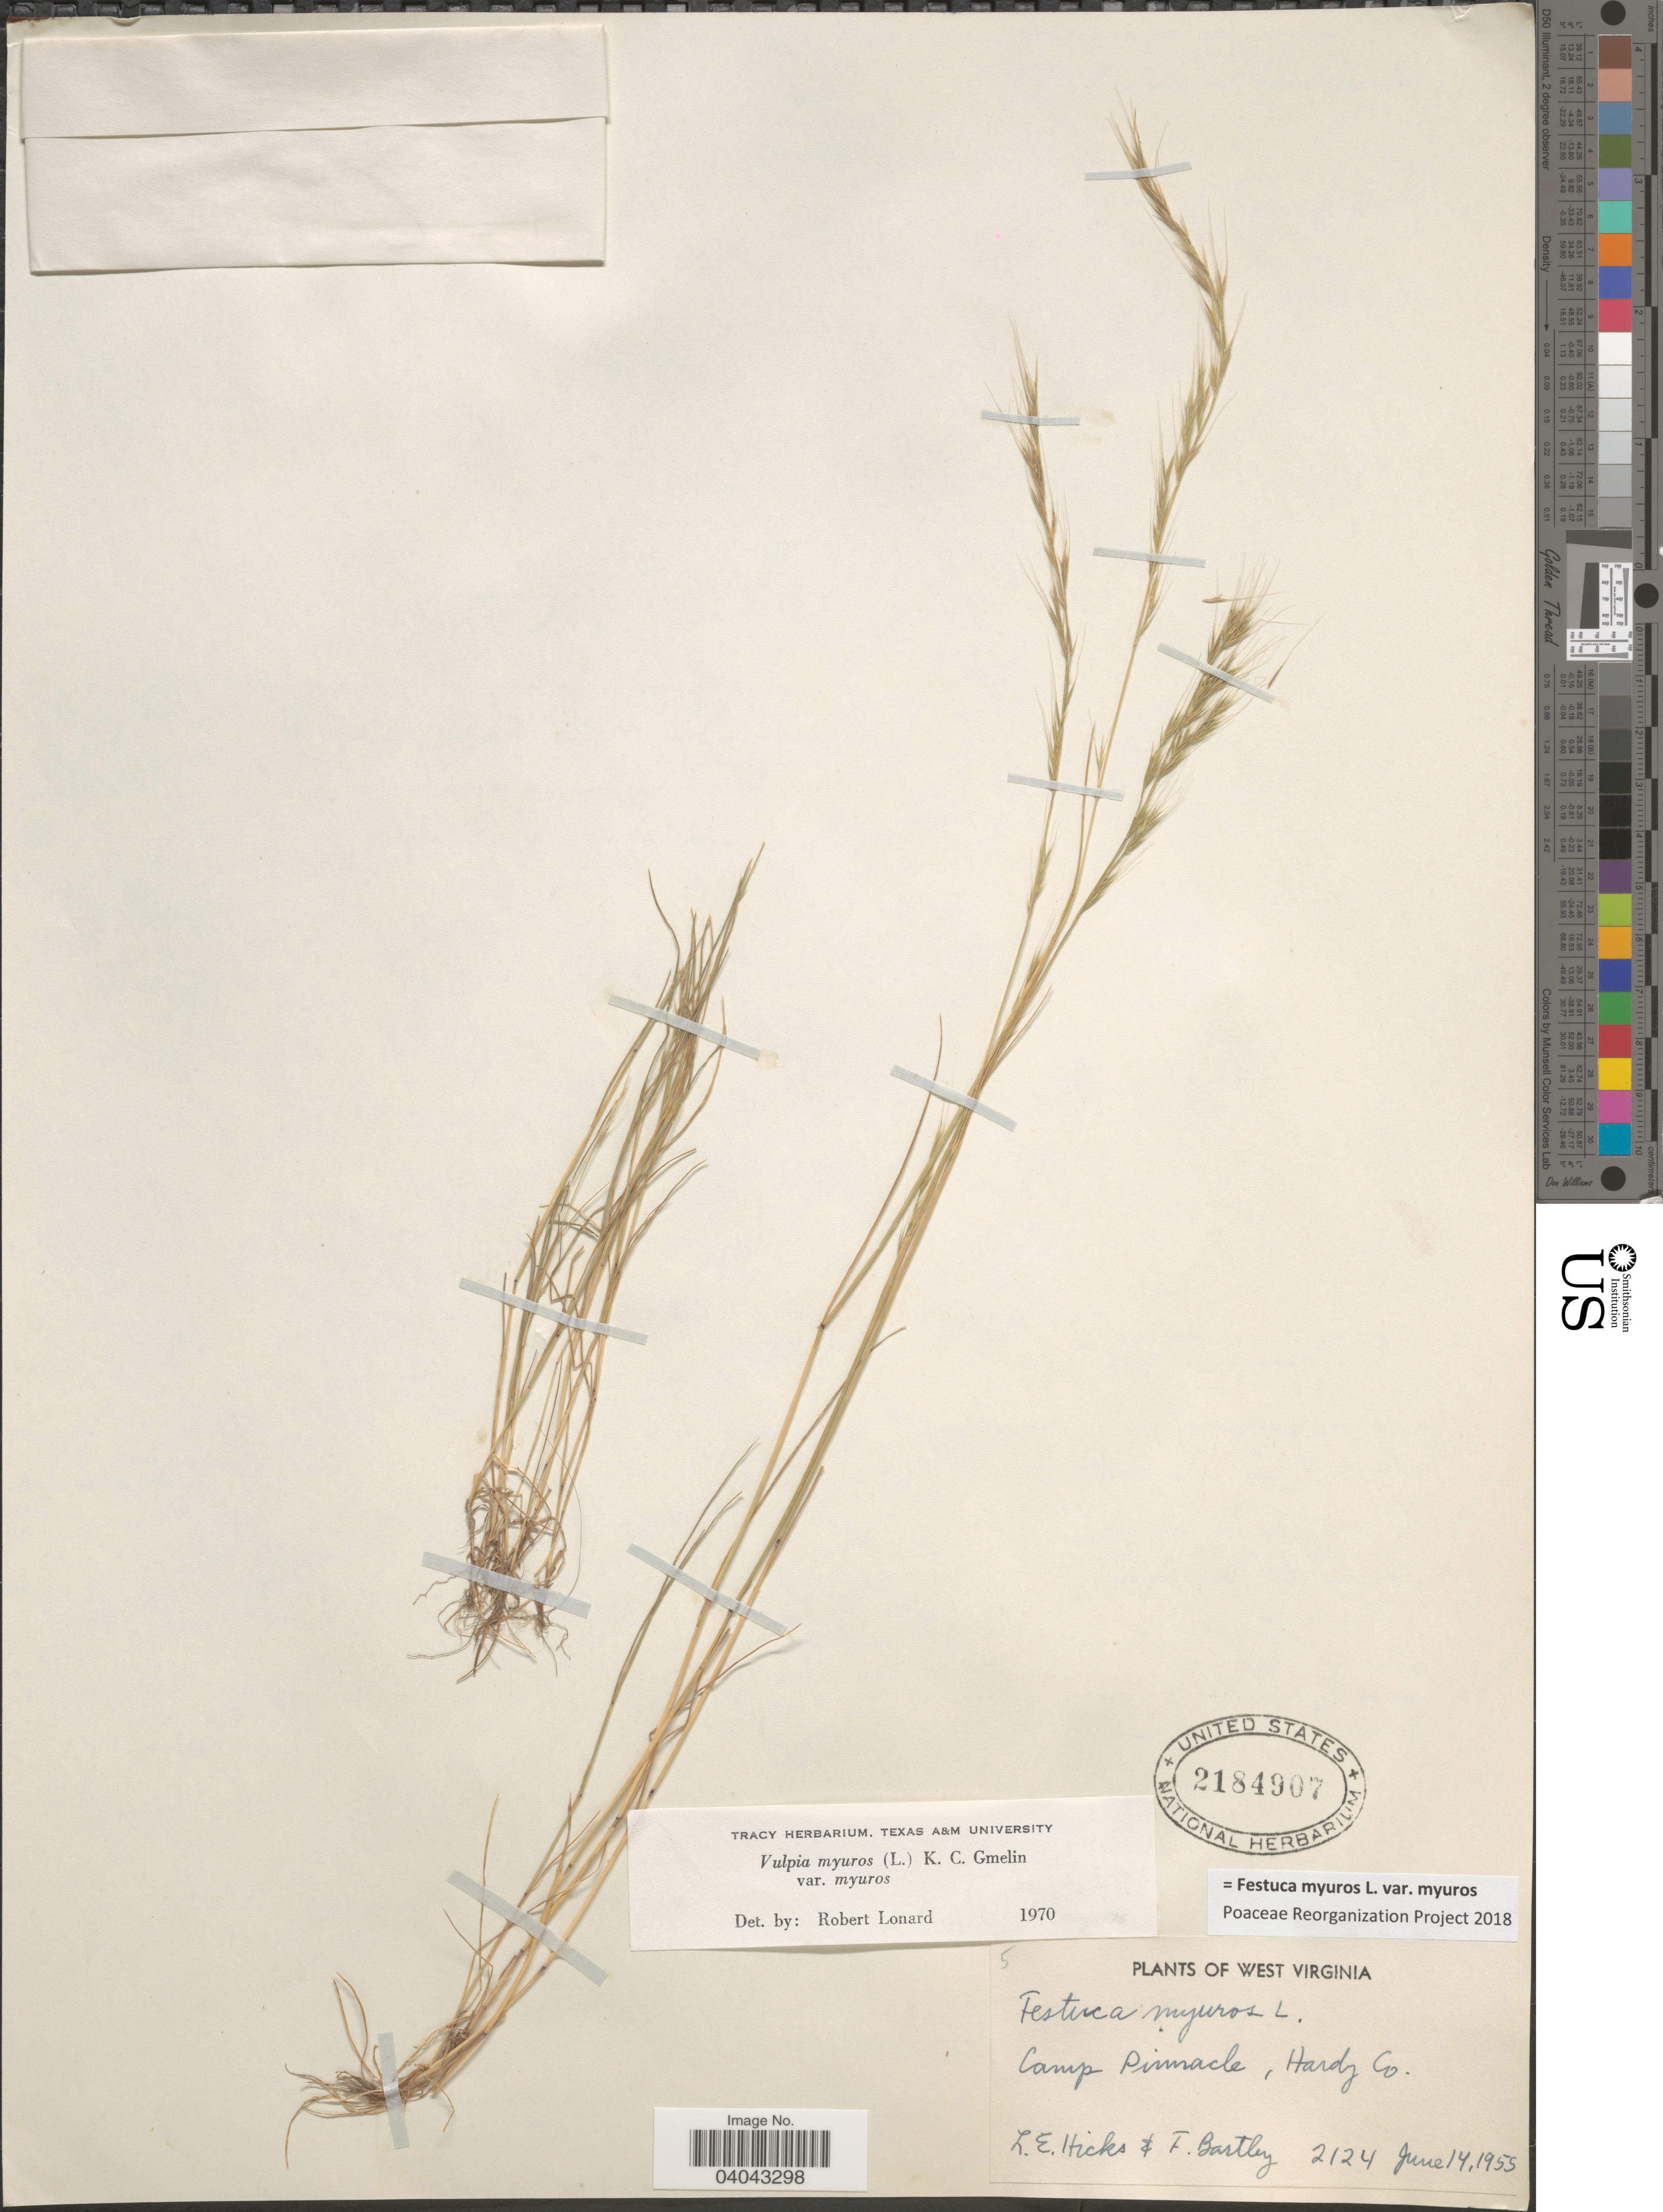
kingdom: Plantae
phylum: Tracheophyta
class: Liliopsida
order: Poales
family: Poaceae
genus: Festuca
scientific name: Festuca myuros var. myuros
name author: L.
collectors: L. E. Hicks & F. Bartley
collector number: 2124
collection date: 1955-06-14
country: United States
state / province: West Virginia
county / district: Hardy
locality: Camp Pinnacle, Hardy Co.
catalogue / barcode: US 2184907